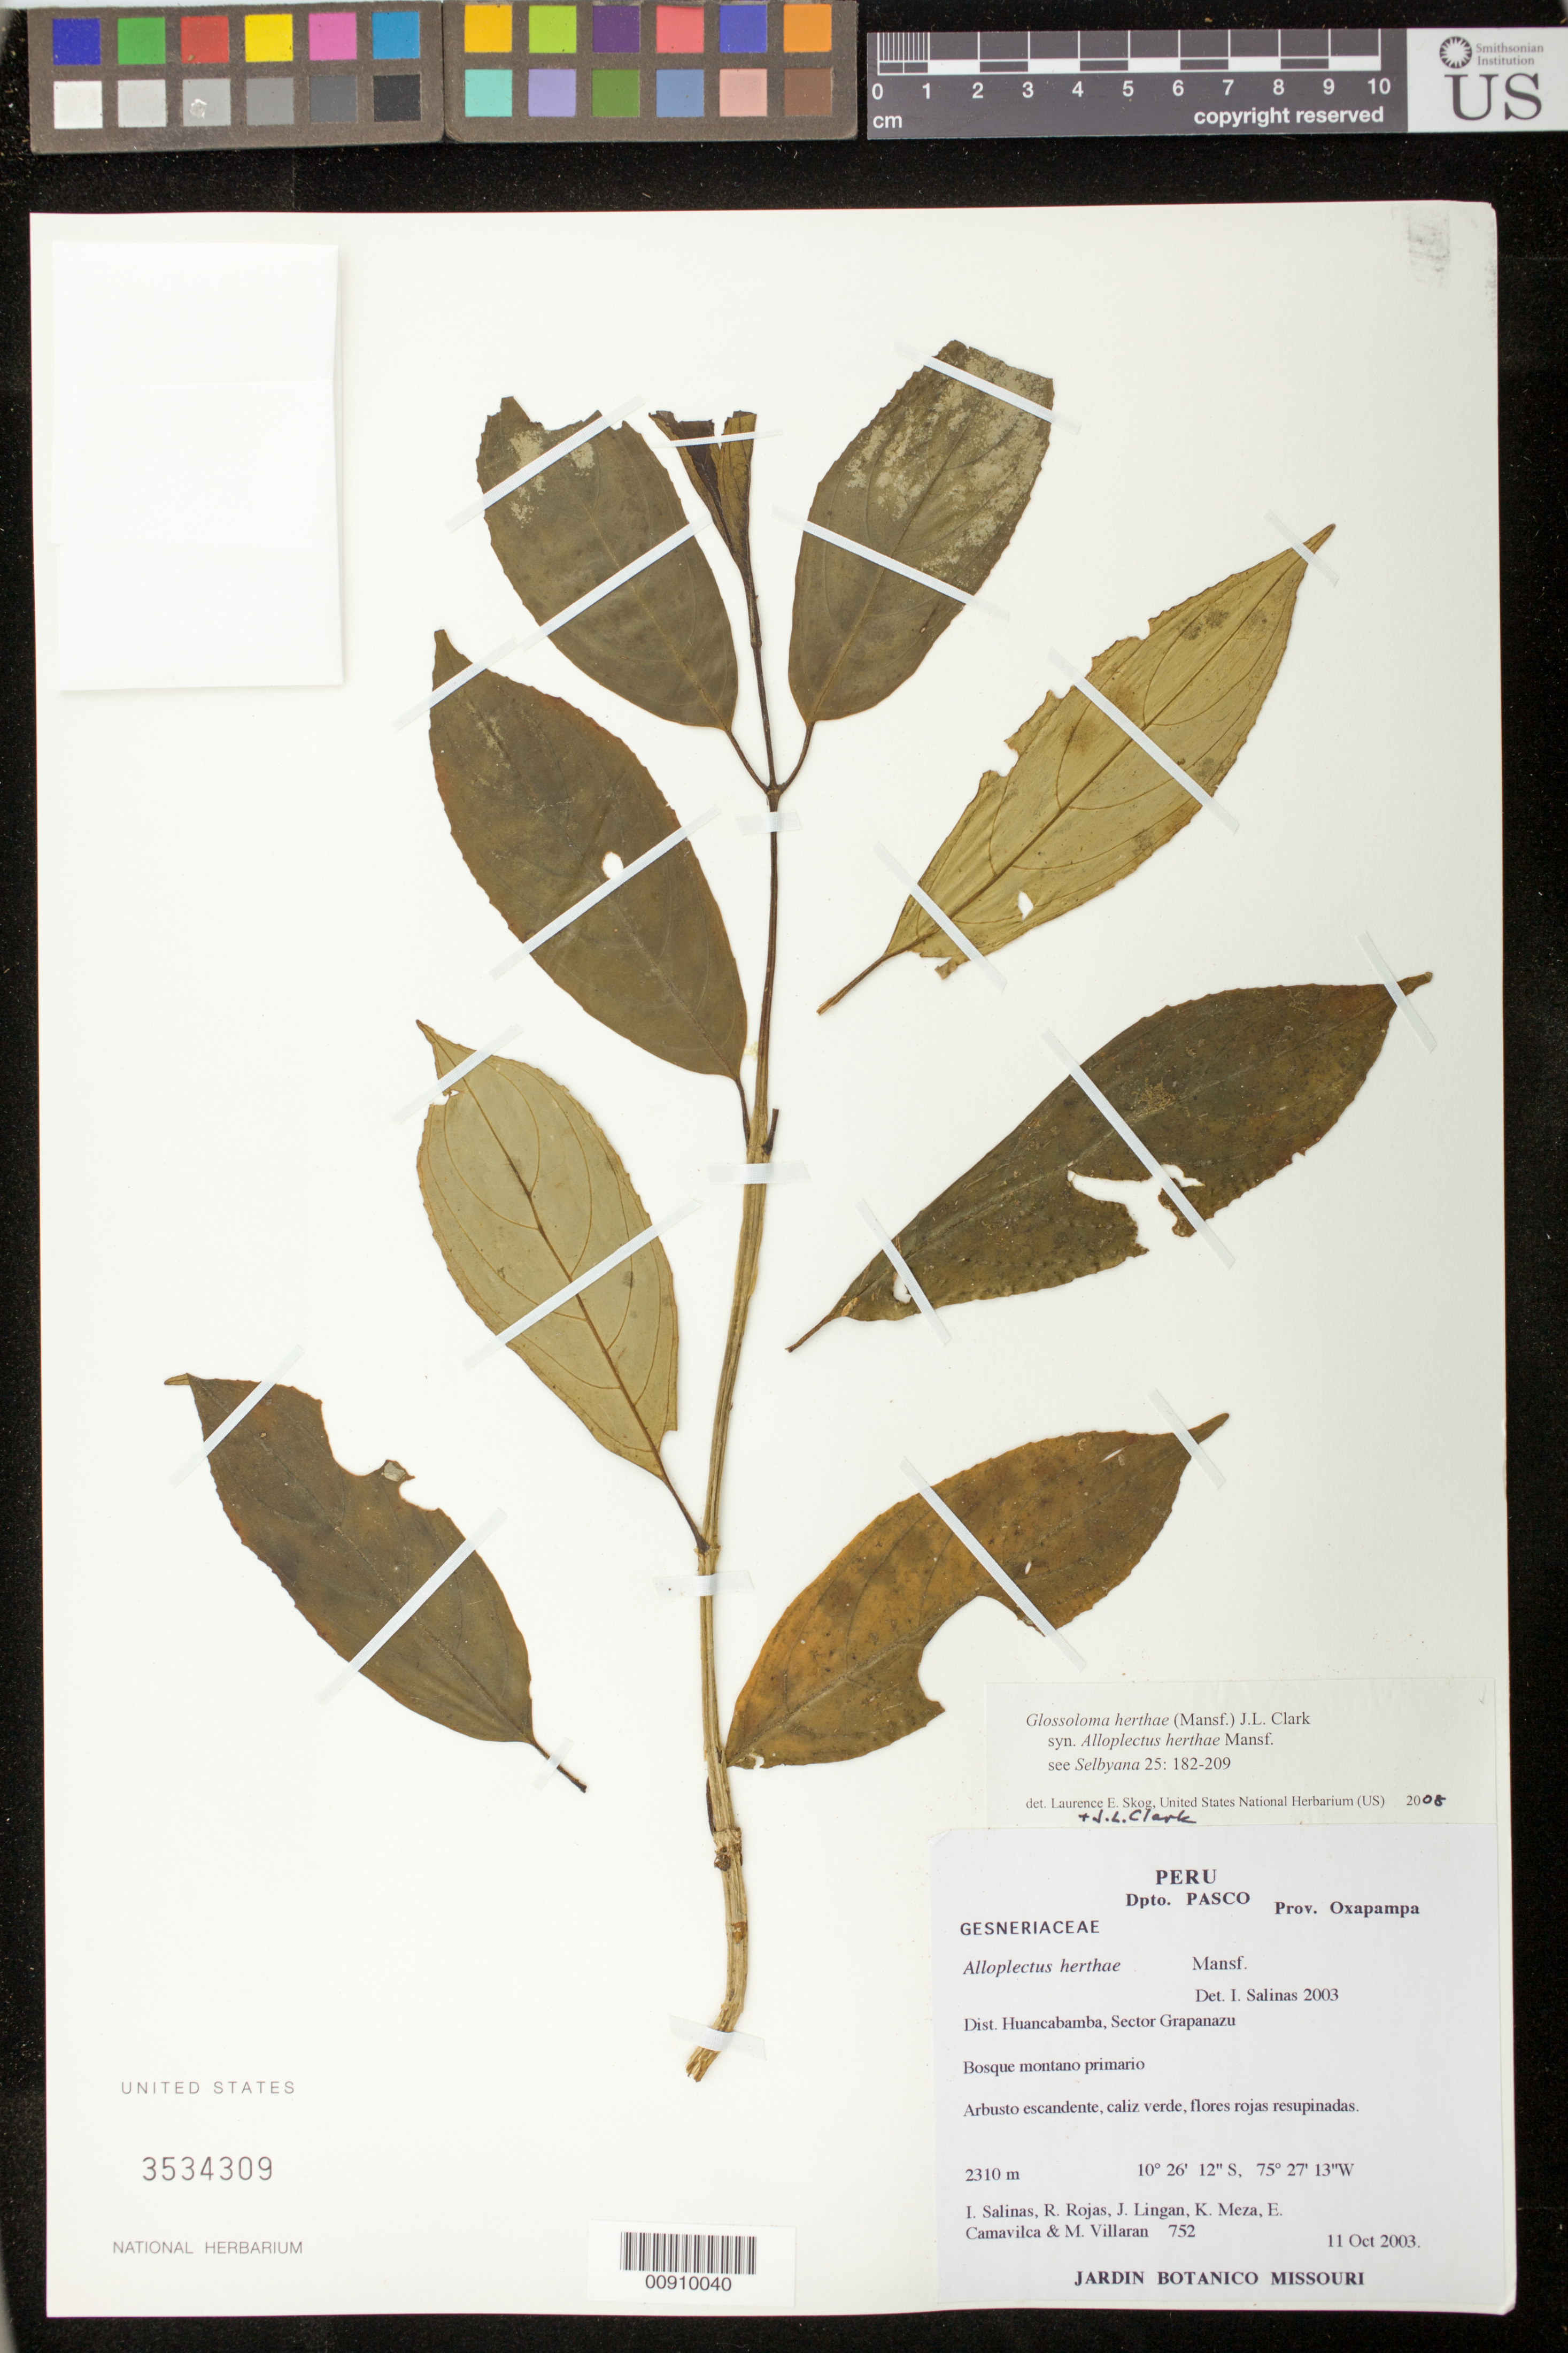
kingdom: Plantae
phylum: Tracheophyta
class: Magnoliopsida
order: Lamiales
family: Gesneriaceae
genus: Glossoloma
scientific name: Glossoloma herthae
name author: (Mansf.) J.L. Clark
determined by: Clark, J. L.; Skog, Laurence E.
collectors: I. Salinas & et al.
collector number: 752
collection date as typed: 11 Oct 2003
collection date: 2003-10-11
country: Peru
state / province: Pasco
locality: Dpto. Pasco, Prov. Oxapampa. Dist. Huancabamba, Sector Grapanazu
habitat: Bosque montano primario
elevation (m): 2310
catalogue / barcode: US 3534309